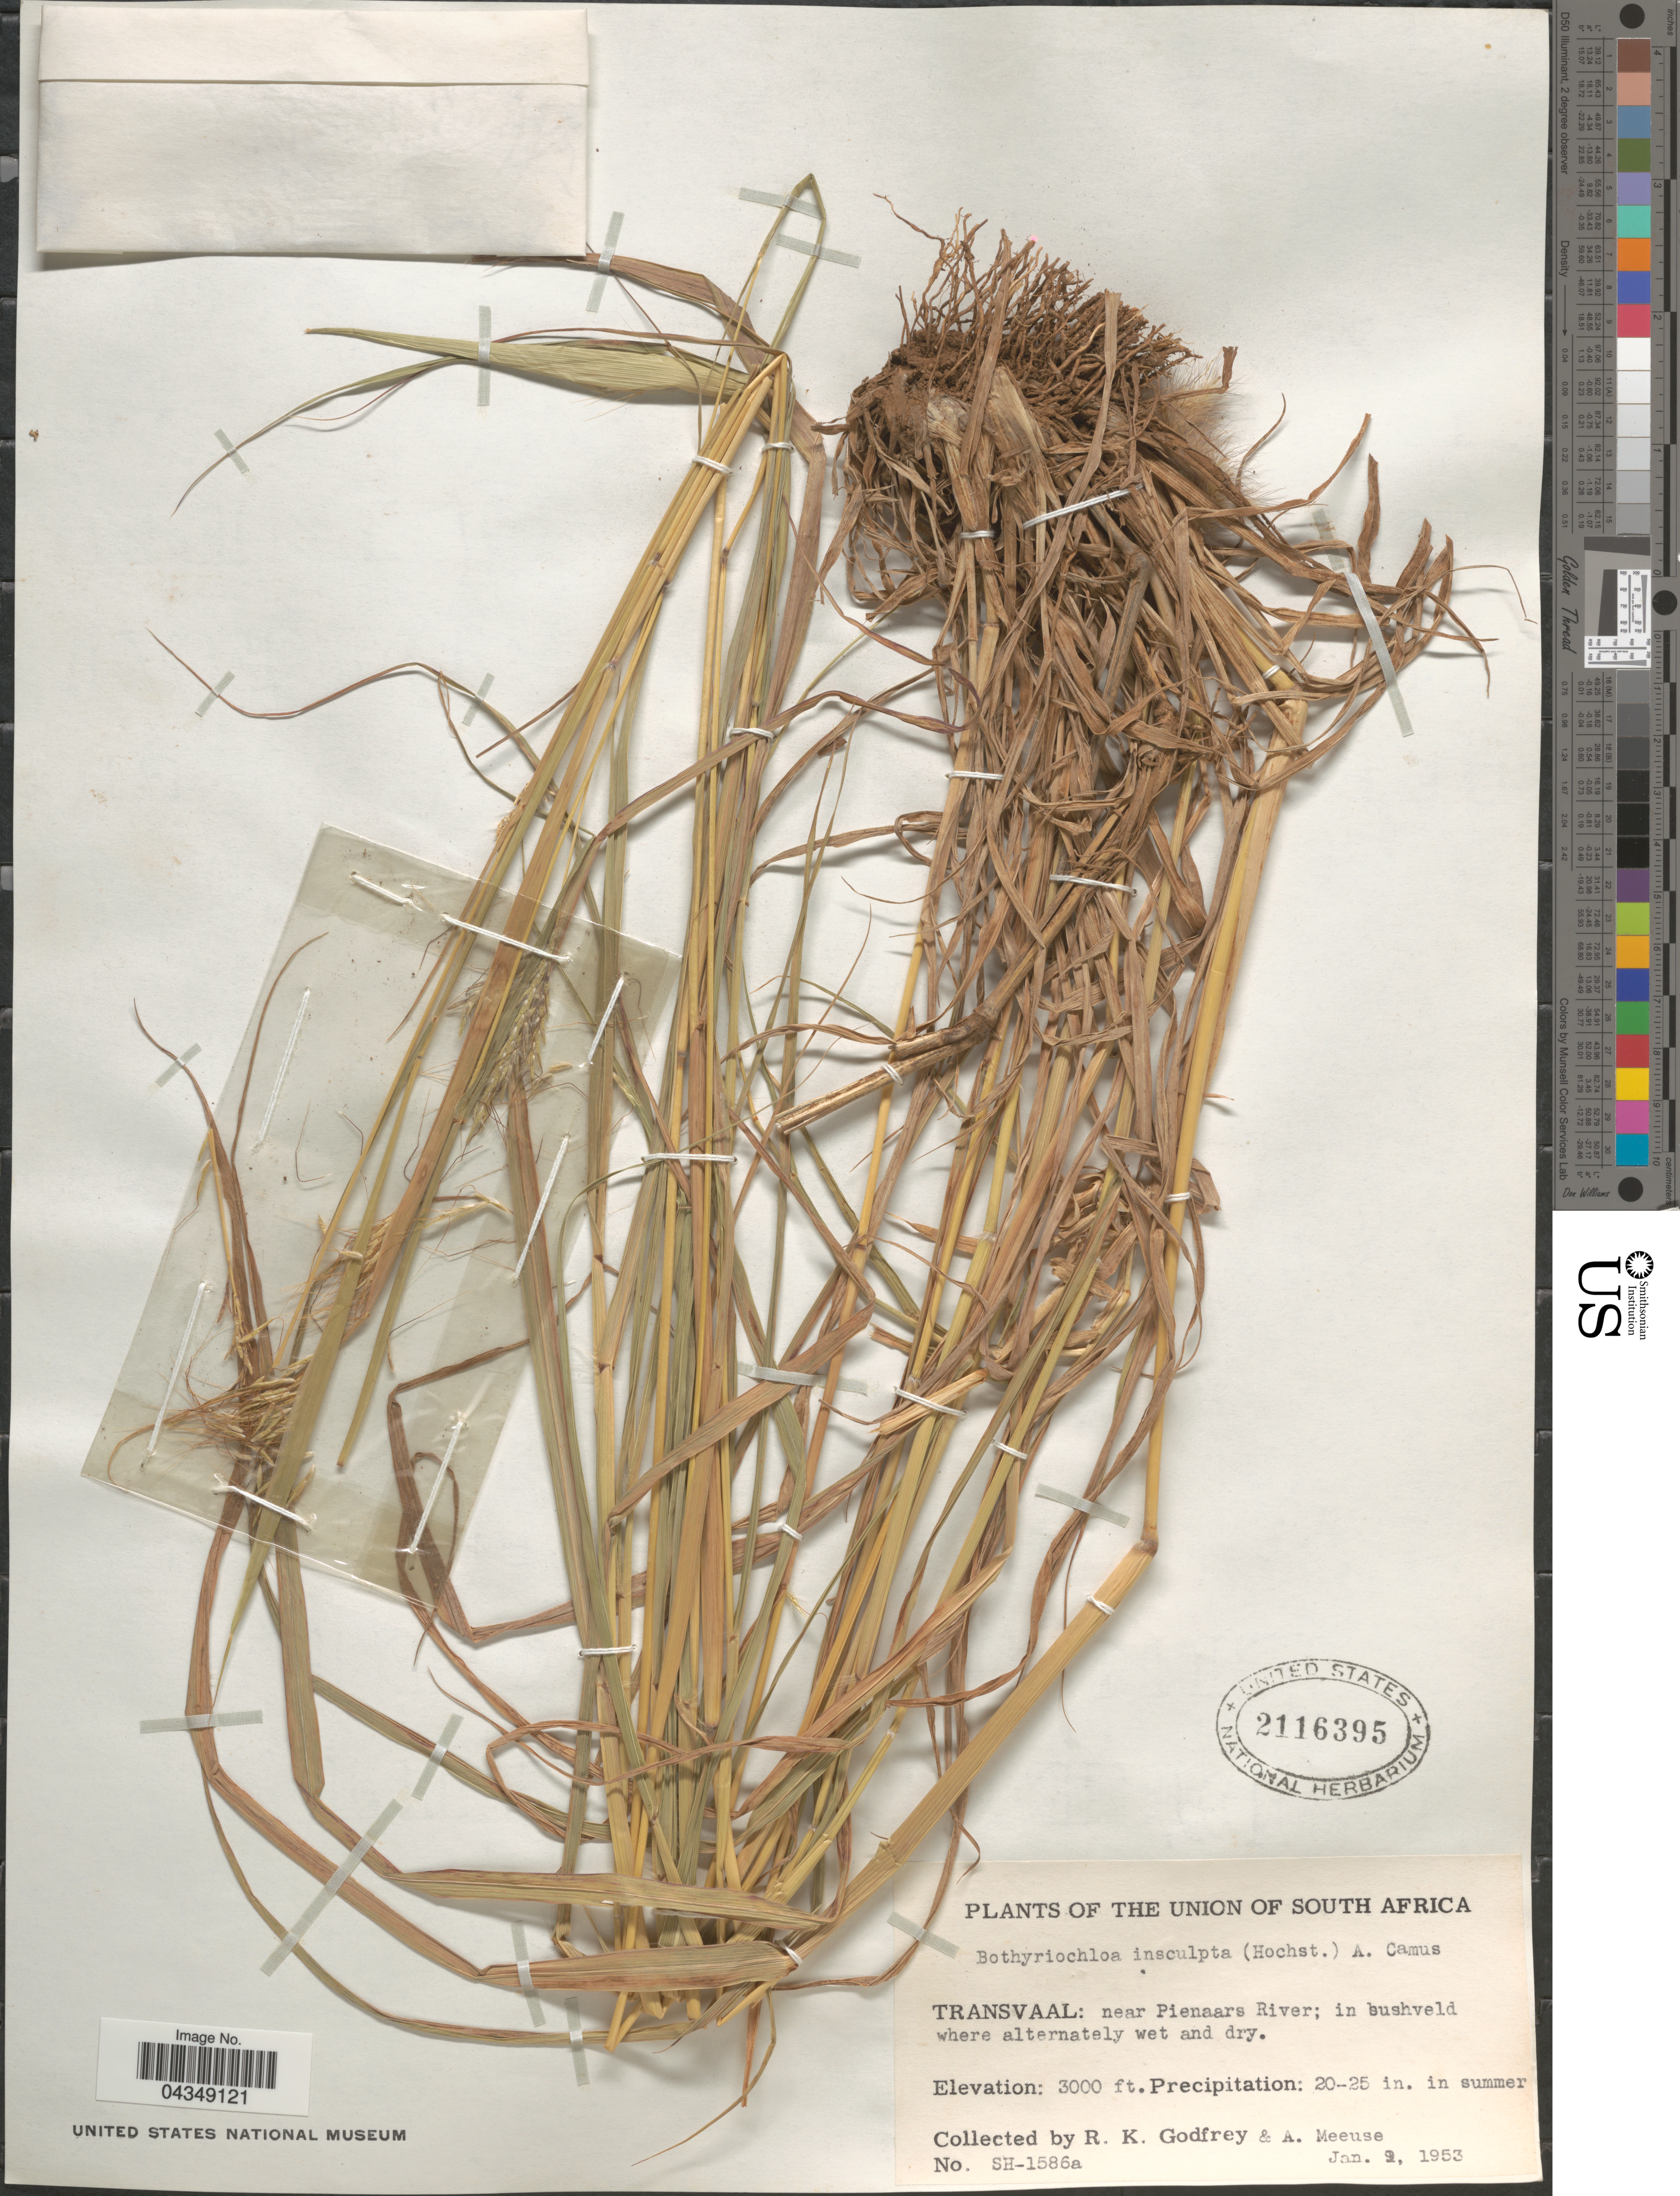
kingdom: Plantae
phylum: Tracheophyta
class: Liliopsida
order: Poales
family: Poaceae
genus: Bothriochloa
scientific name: Bothriochloa insculpta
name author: (Hochst. ex A. Rich.) A. Camus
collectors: R. K. Godfrey & A. D. J. Meeuse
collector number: SH-1586a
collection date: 1953-01-09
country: South Africa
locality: The Union of South Africa. Transvaal: near Pienaars River.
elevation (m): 914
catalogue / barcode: US 2116395